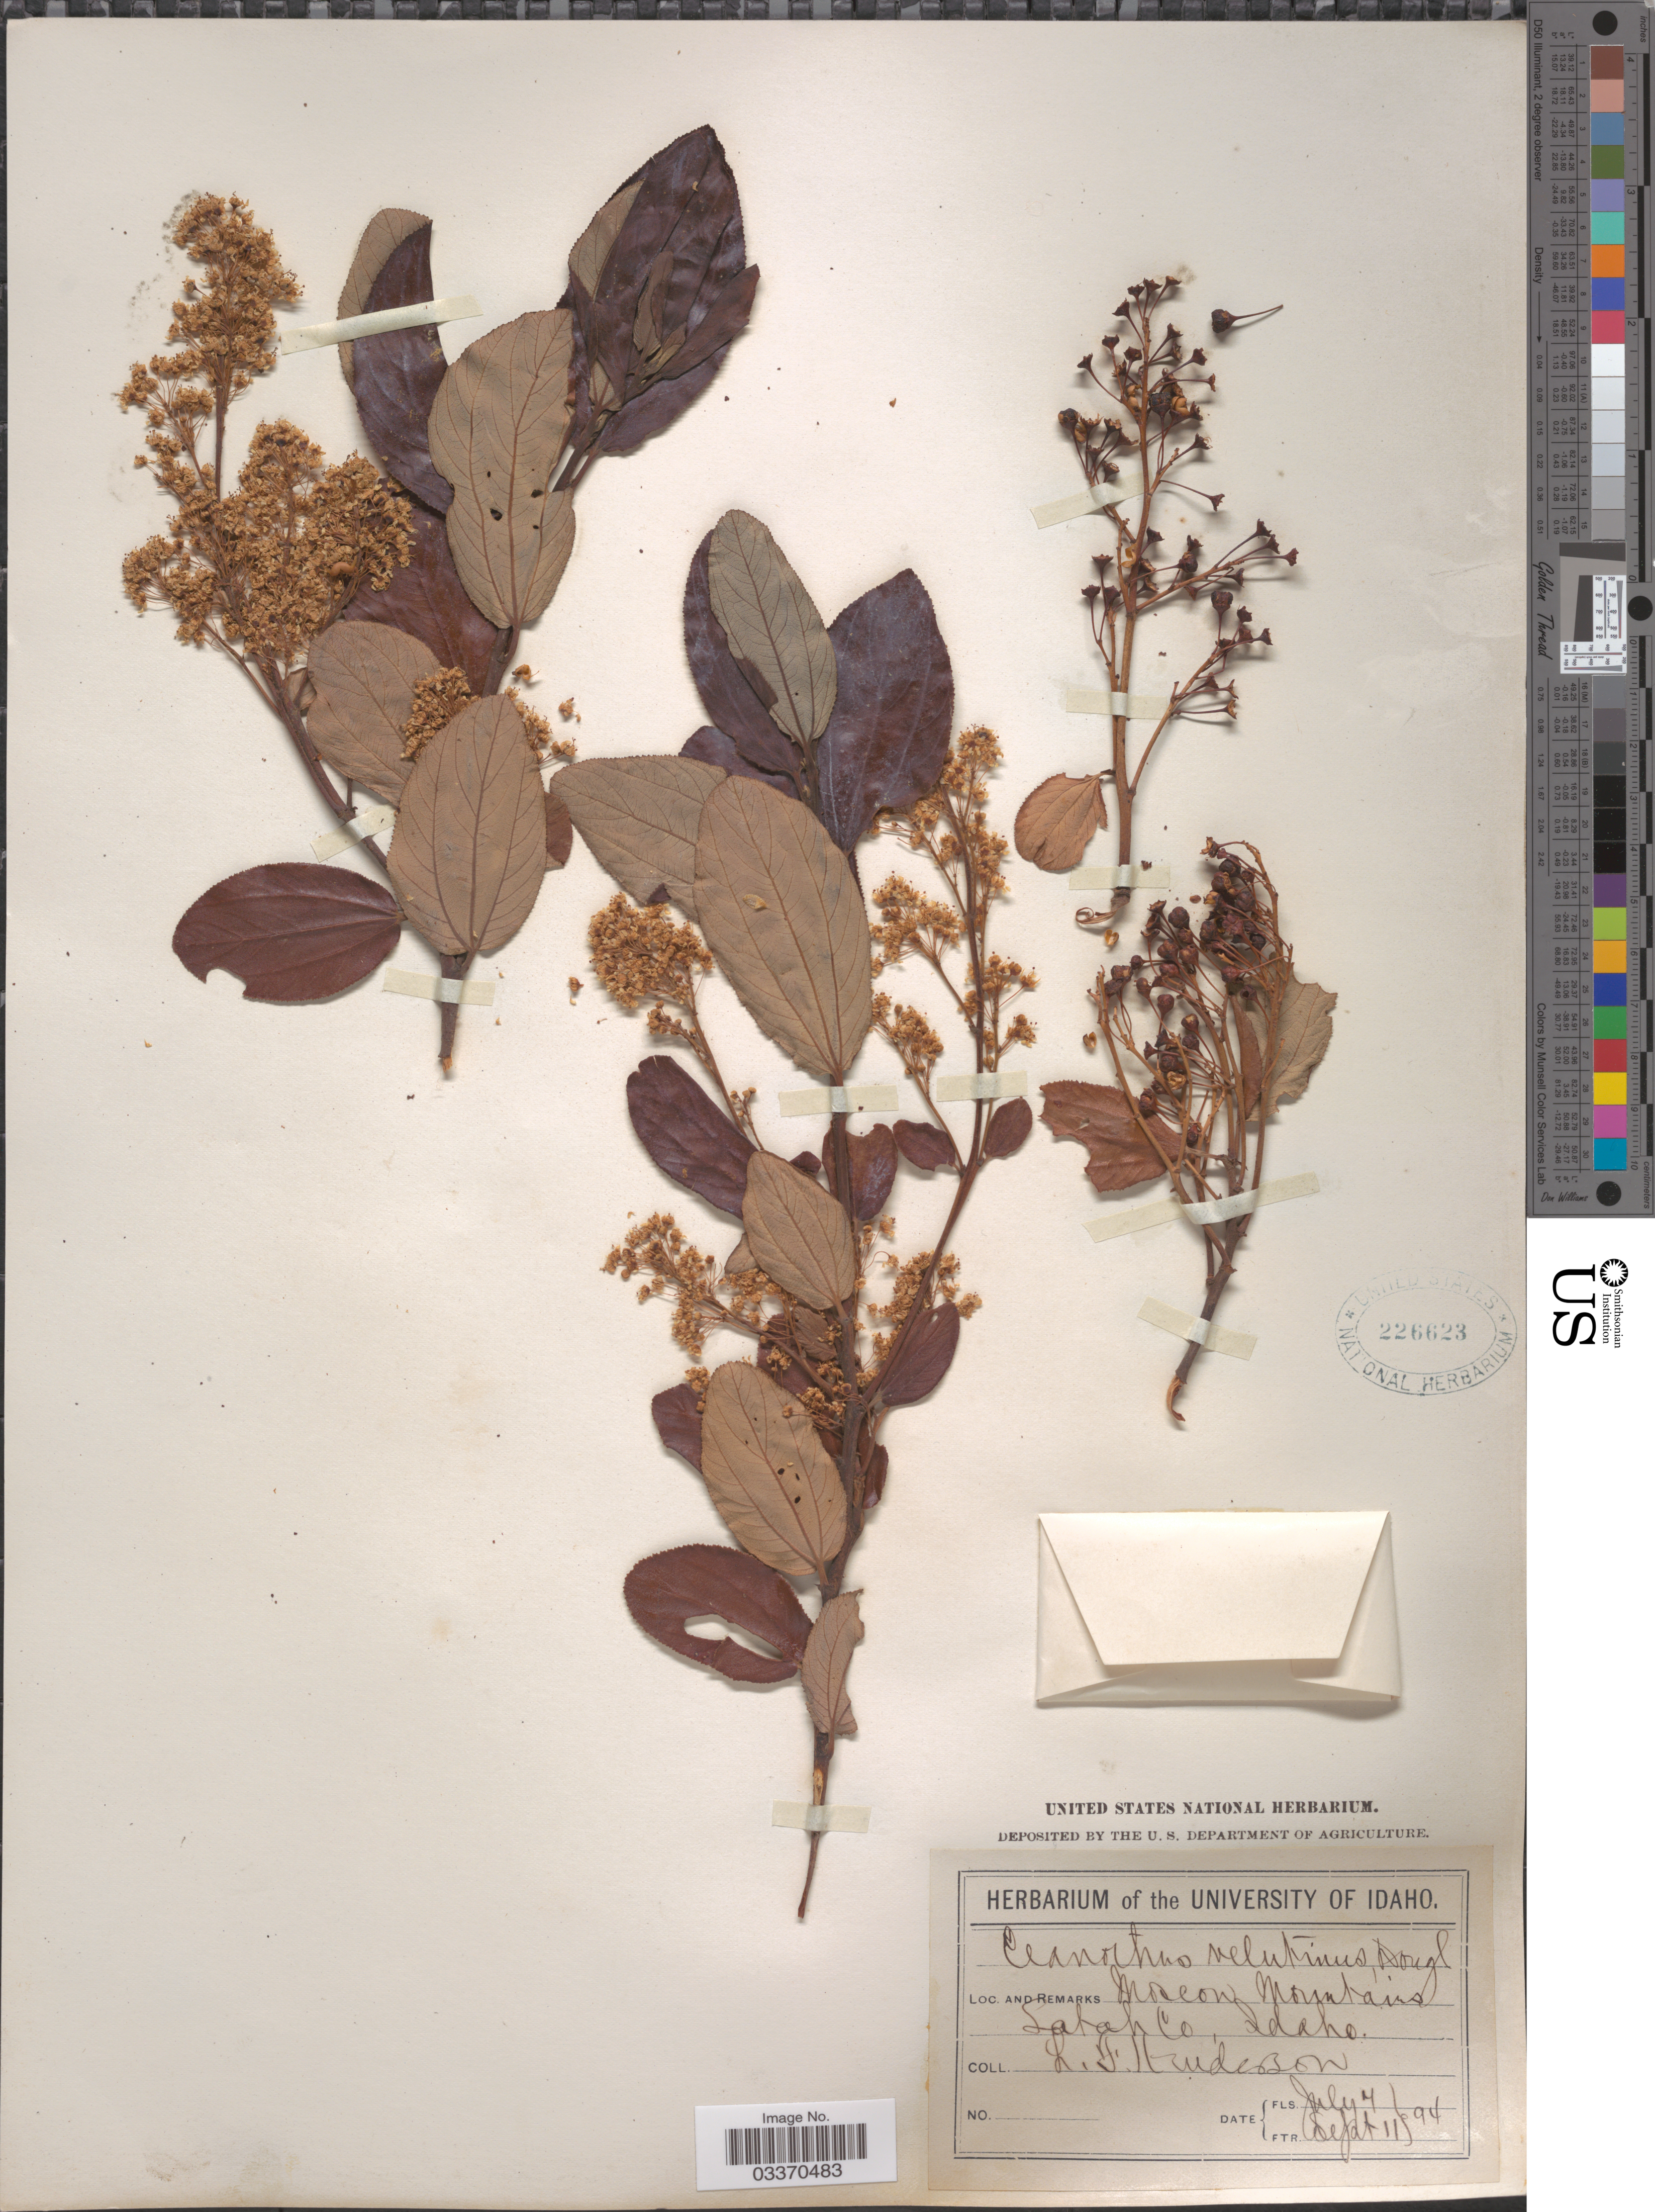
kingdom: Plantae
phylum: Tracheophyta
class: Magnoliopsida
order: Rosales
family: Rhamnaceae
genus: Ceanothus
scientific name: Ceanothus velutinus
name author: Douglas ex Hook.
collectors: L. Henderson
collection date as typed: Transcribed d/m/y: 4/7/94 to 11/9/94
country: United States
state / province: Idaho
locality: Mosconw Mountains Latah Co.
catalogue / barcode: US 226623